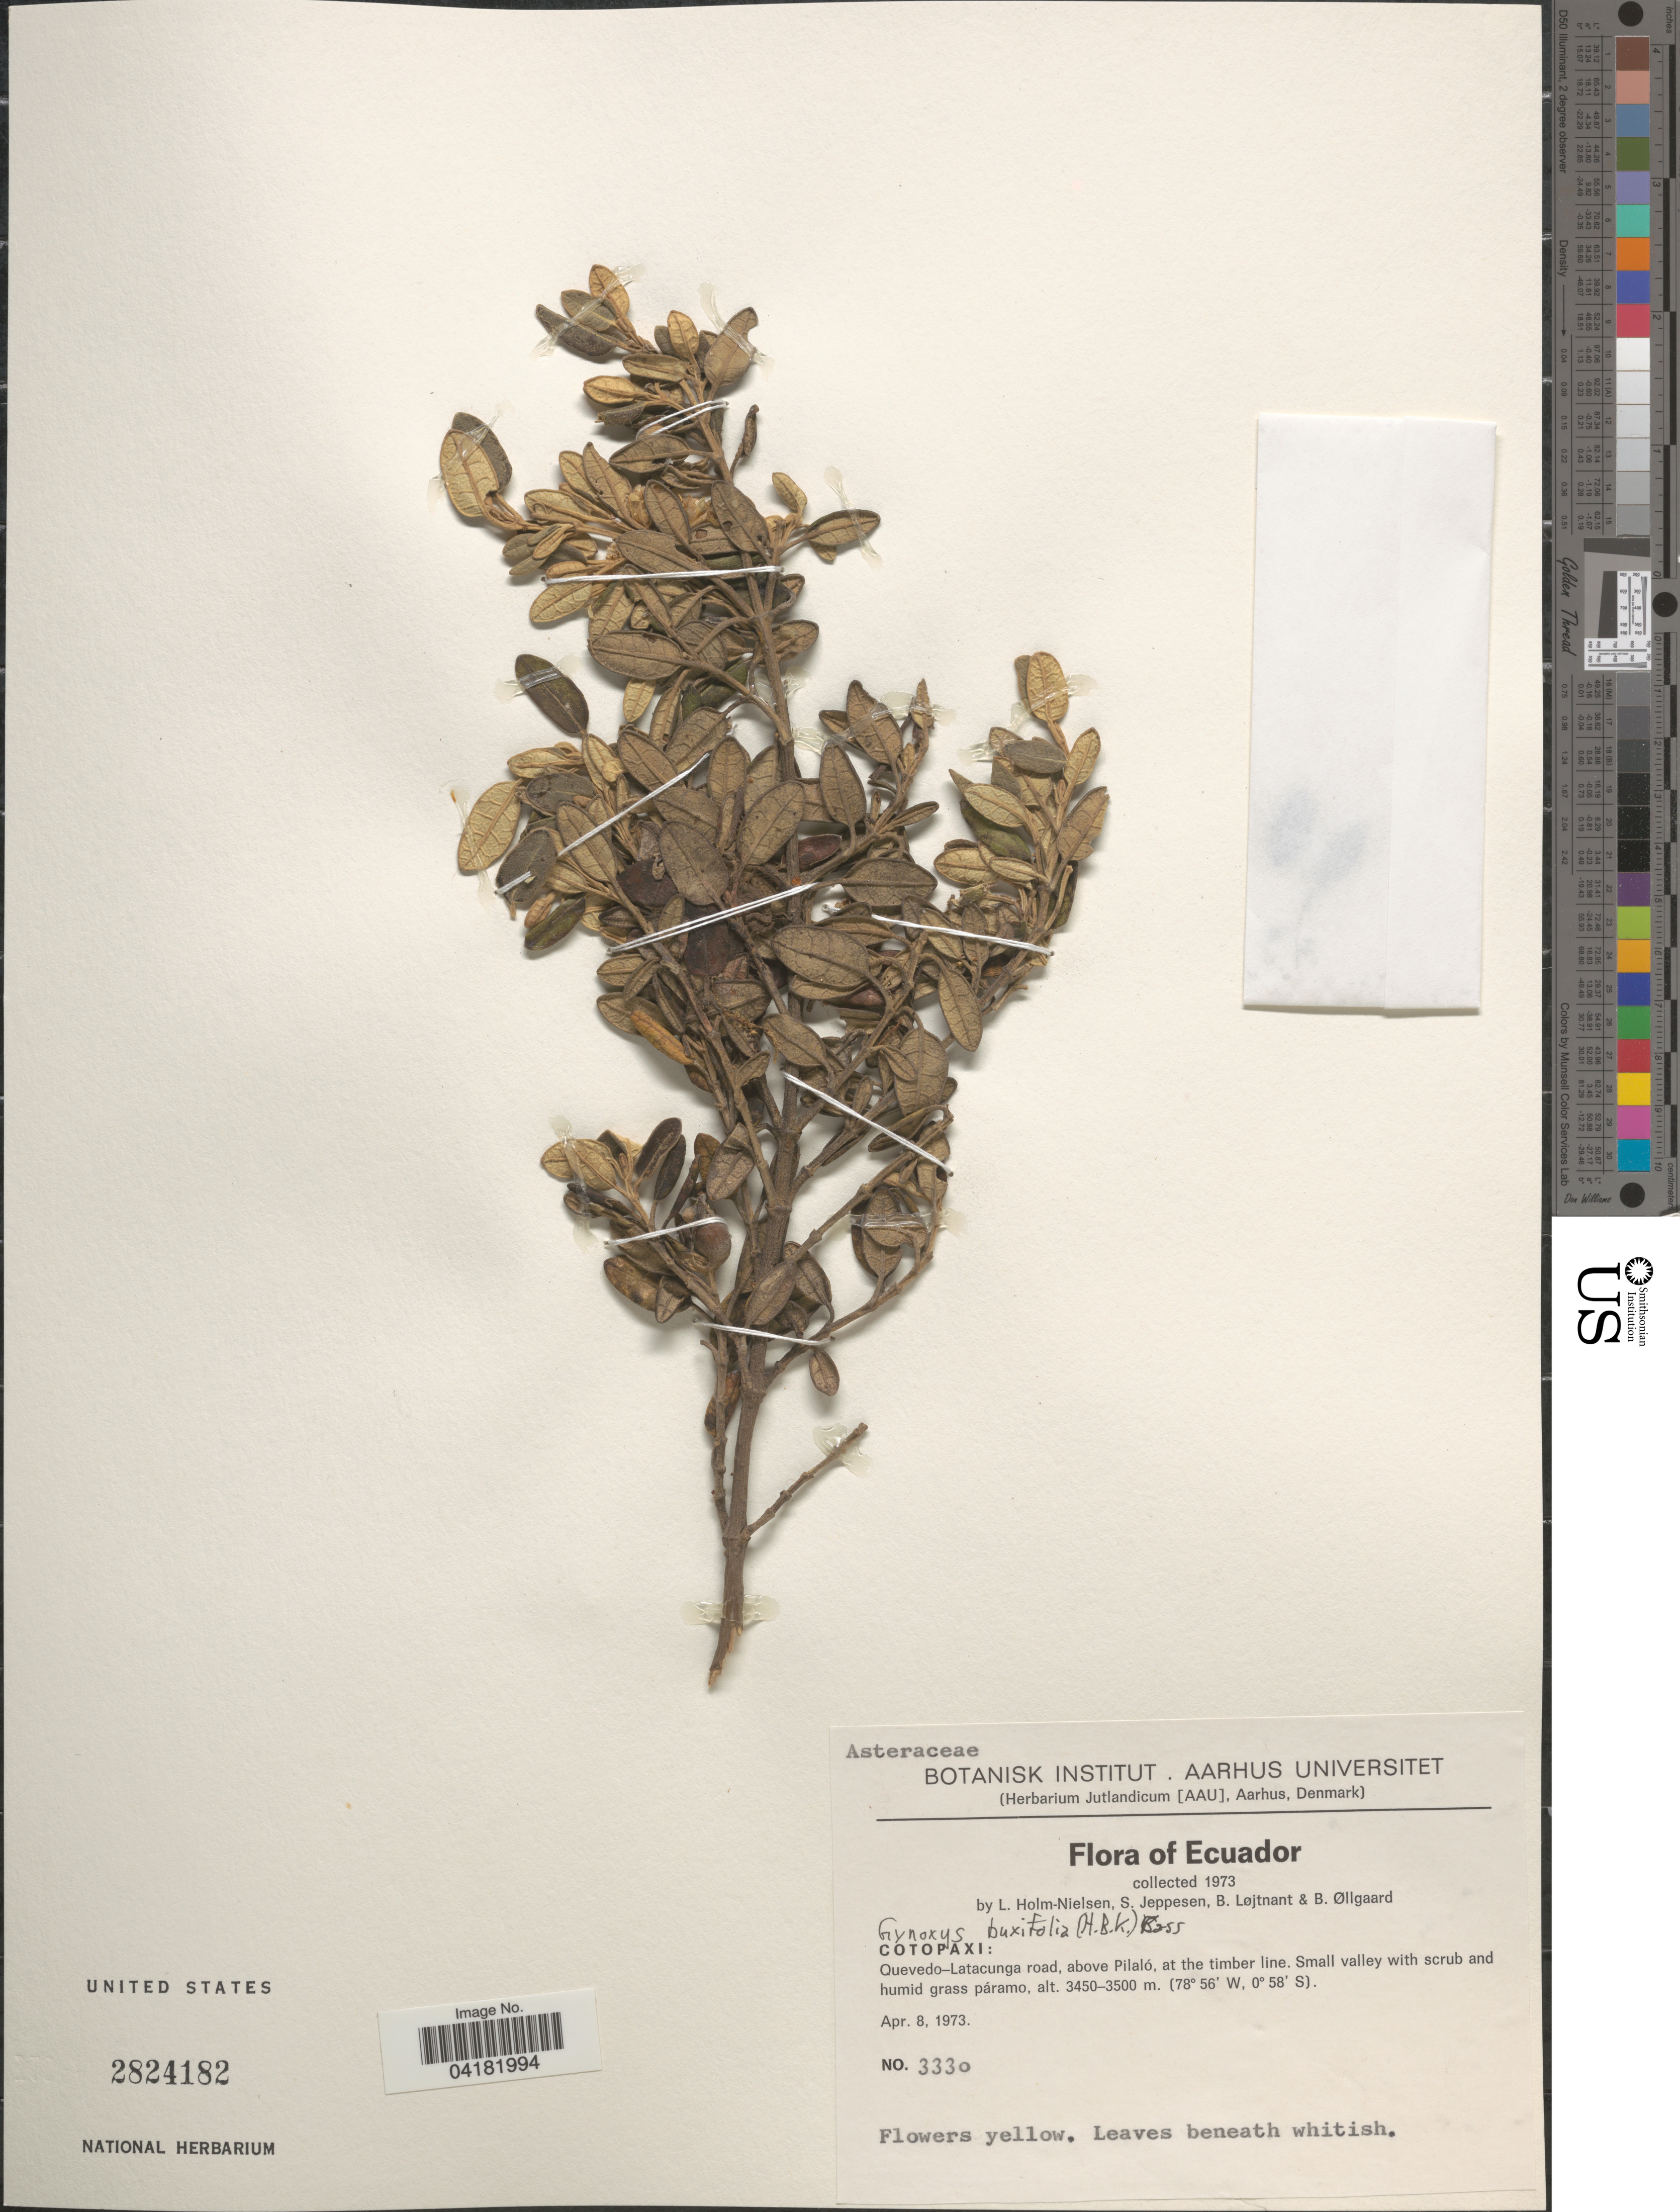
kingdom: Plantae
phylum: Tracheophyta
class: Magnoliopsida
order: Asterales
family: Asteraceae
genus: Gynoxys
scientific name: Gynoxys buxifolia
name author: (Kunth) Cass.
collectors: L. Holm-Nielsen, S. Jeppesen, B. Löjtnant & B. Øllgaard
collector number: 3330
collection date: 1973-04-08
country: Ecuador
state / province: Cotopaxi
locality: Quevedo-Latacunga road, above Pilaló, at the timber line.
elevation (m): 3450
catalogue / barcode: US 2824182